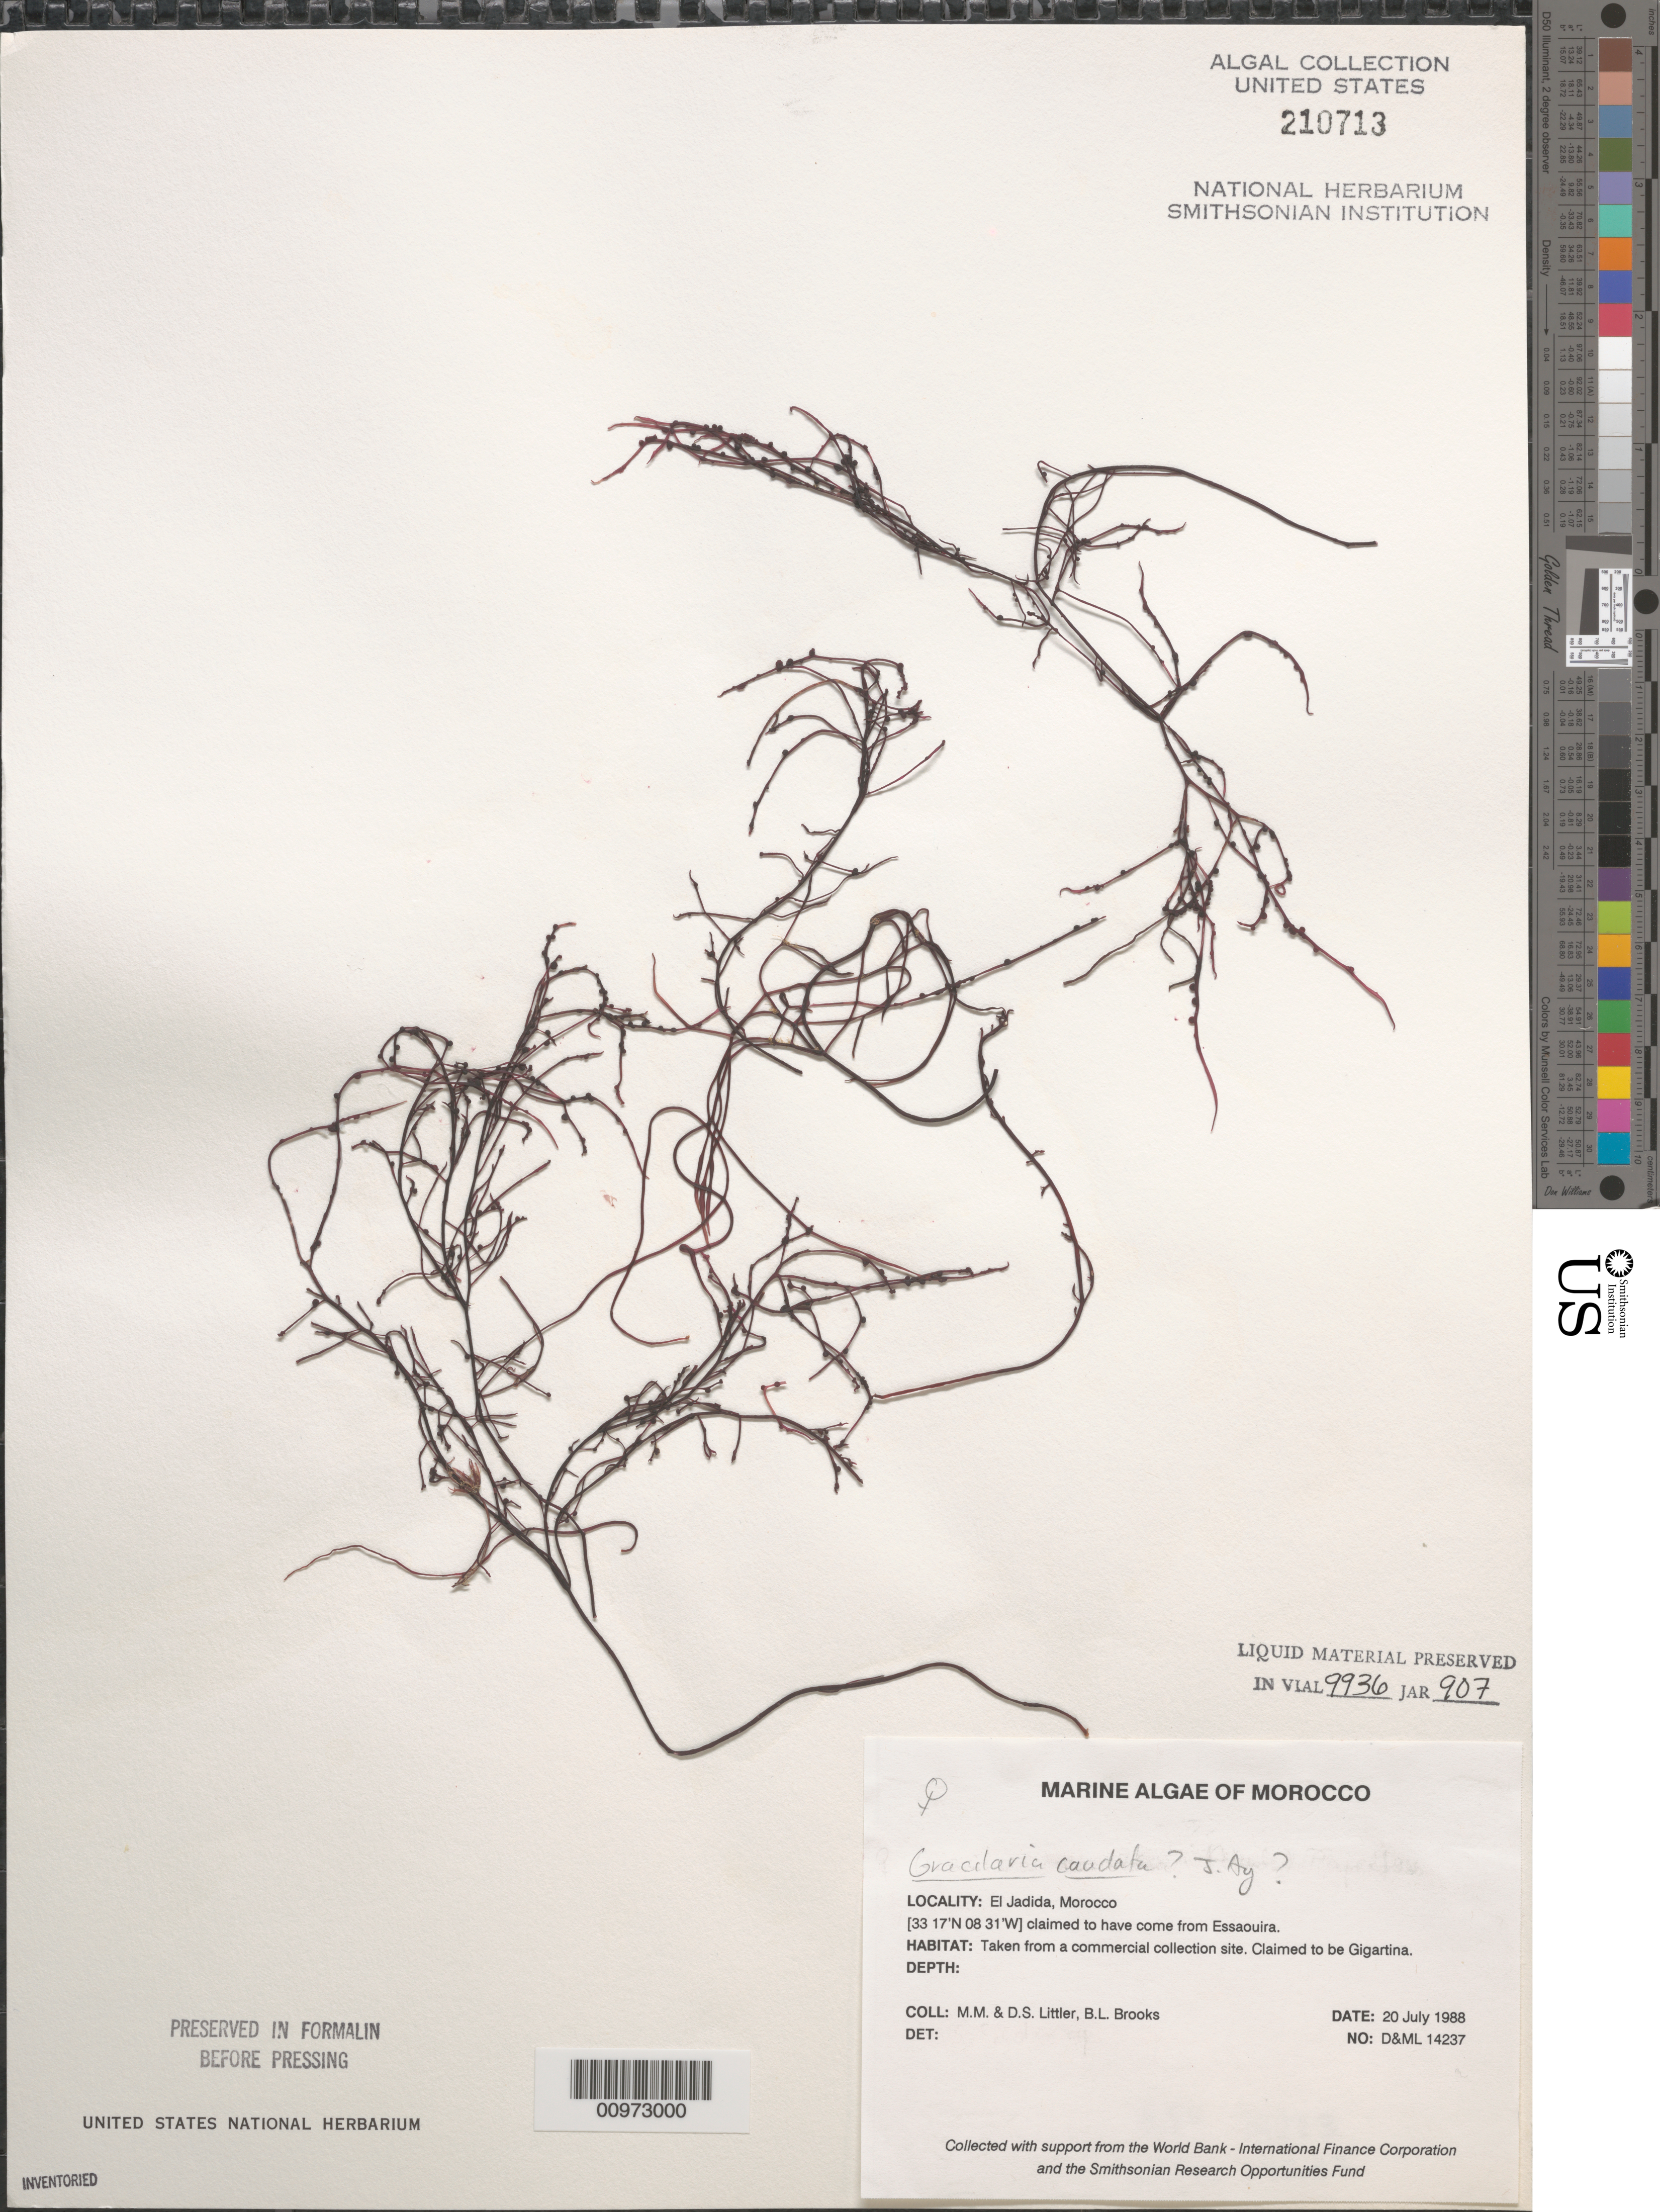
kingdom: Plantae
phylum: Rhodophyta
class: Florideophyceae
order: Gracilariales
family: Gracilariaceae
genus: Gracilaria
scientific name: Gracilaria caudata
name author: J. Agardh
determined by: Brooks, B. L., (BOT), Smithsonian Institution - National Museum of Natural History (UNITED STATES)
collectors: M. M. Littler, D. S. Littler & B. Brooks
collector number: D&ML 14237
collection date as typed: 20 Jul 1988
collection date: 1988-07-20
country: Morocco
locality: El Jadida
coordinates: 33 17'N, 08 31'W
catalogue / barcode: US 210713